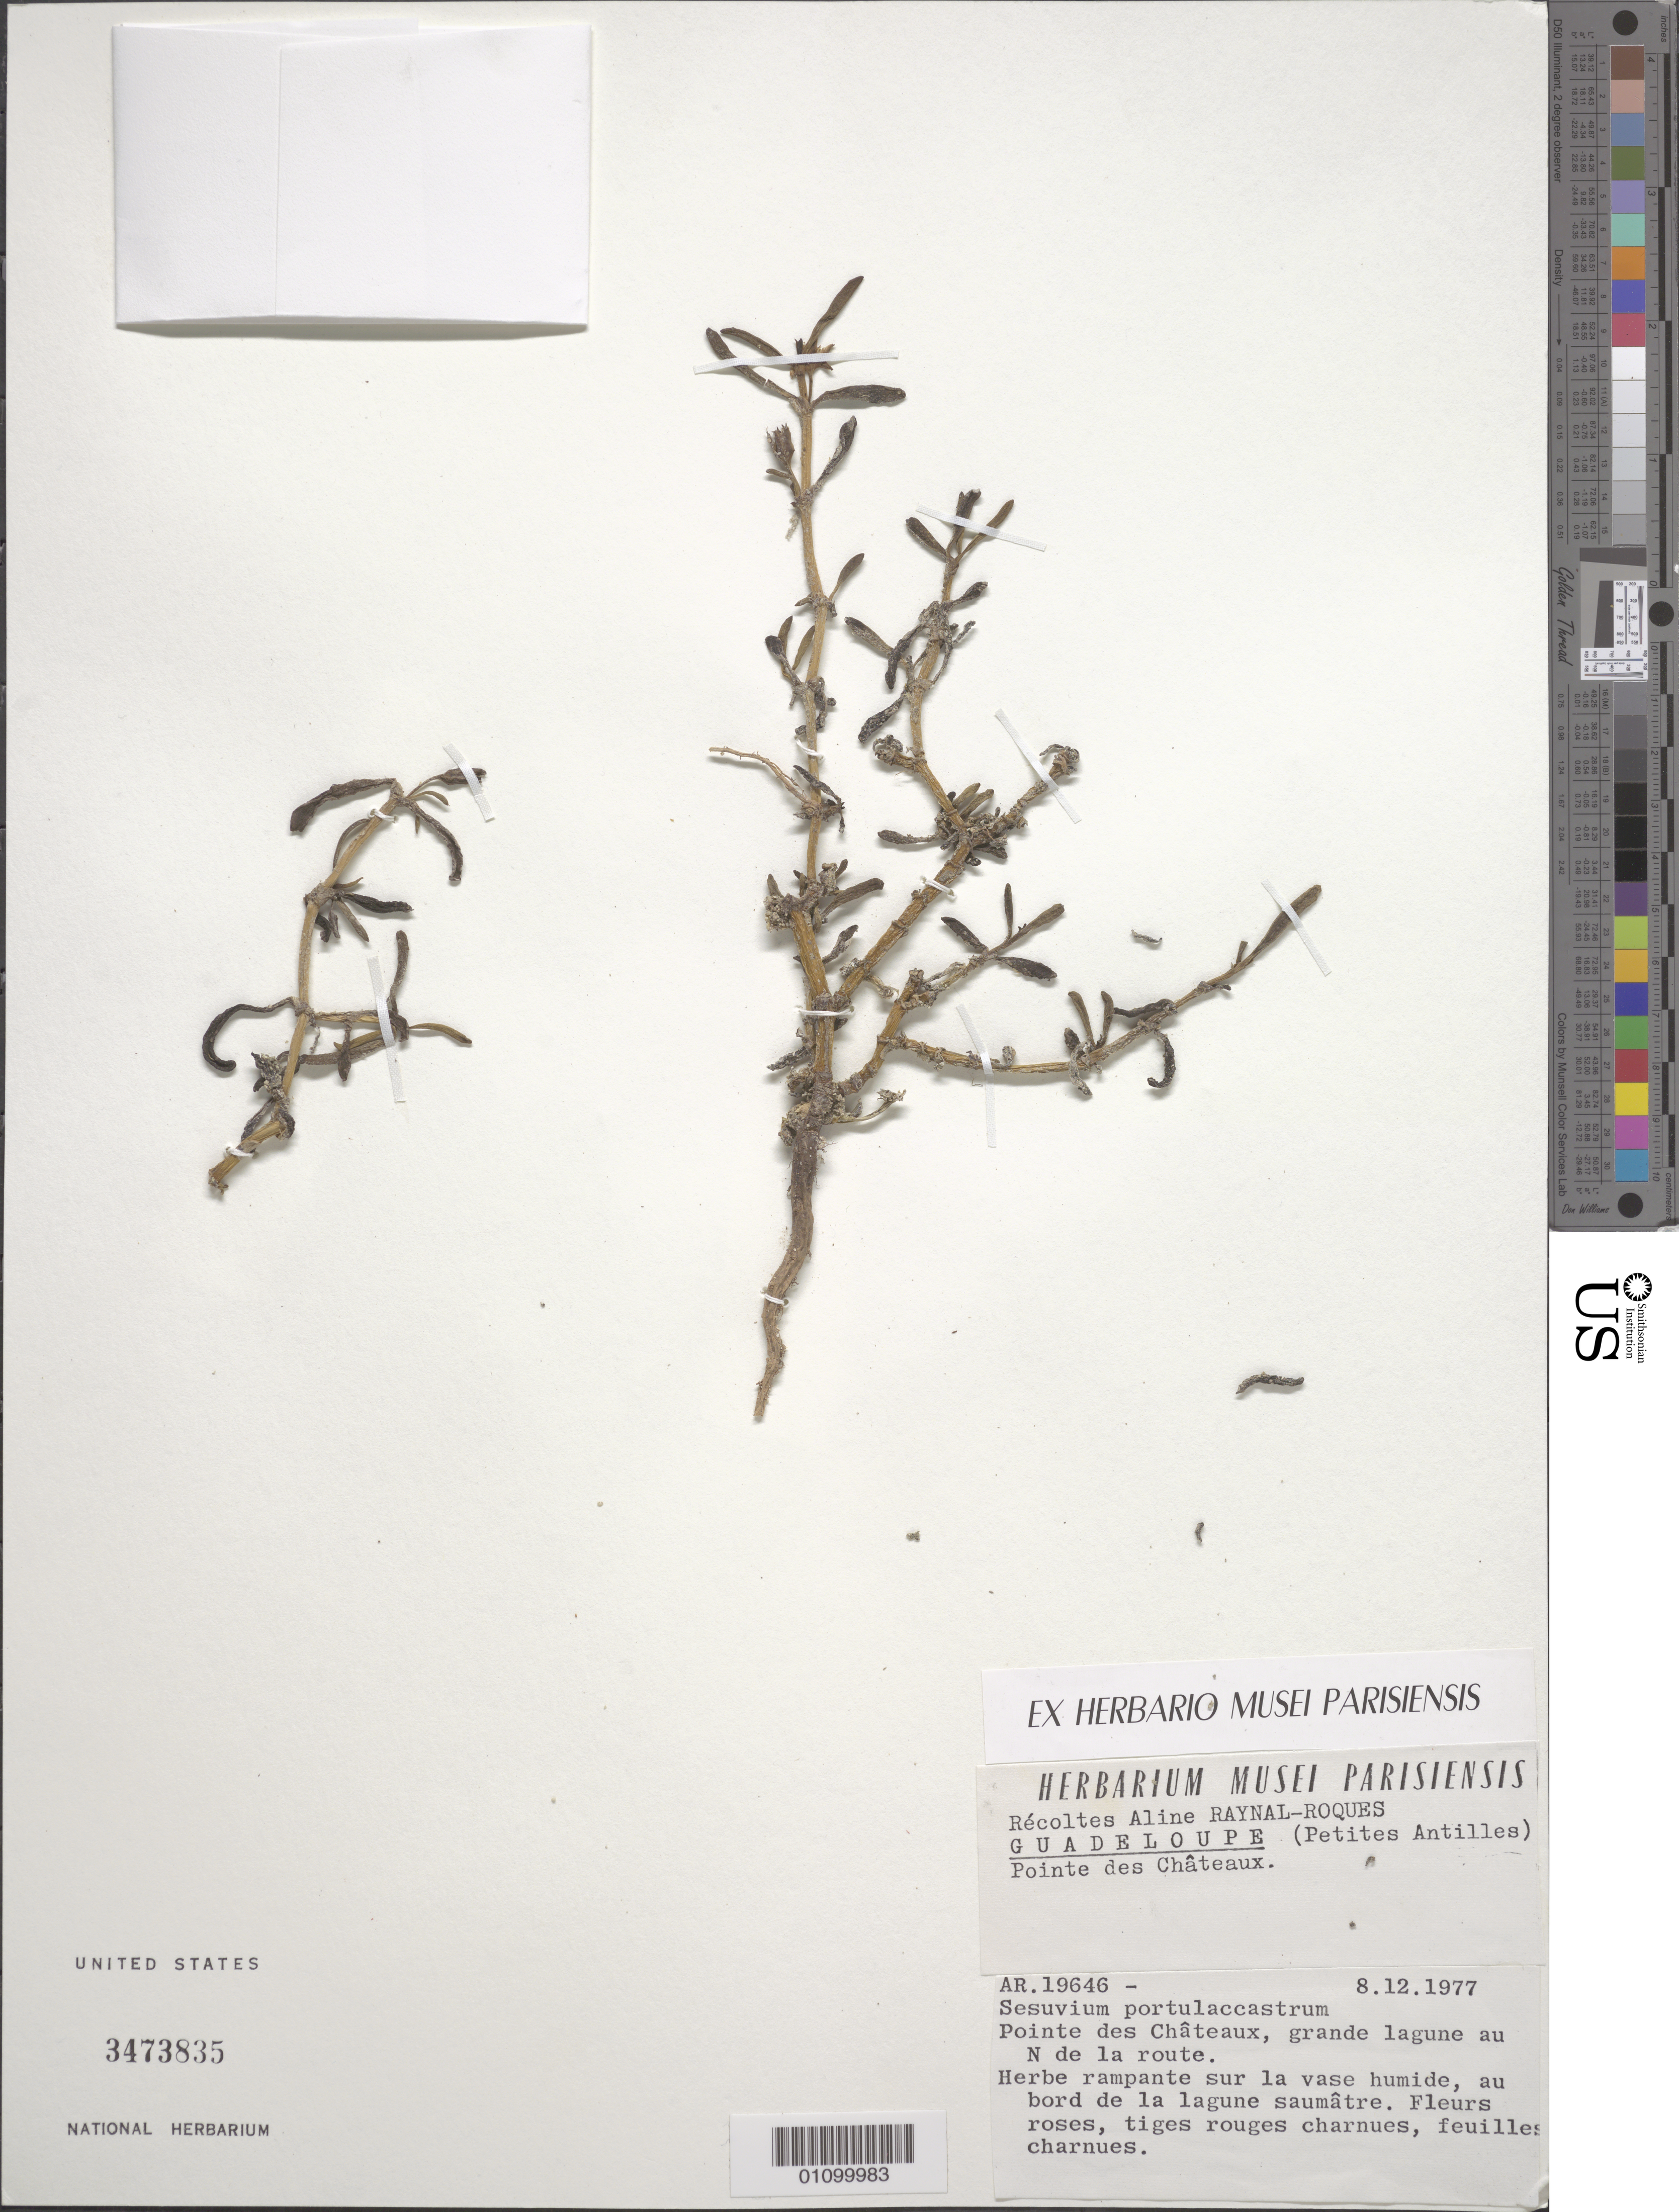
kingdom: Plantae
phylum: Tracheophyta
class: Magnoliopsida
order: Caryophyllales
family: Aizoaceae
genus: Sesuvium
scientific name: Sesuvium portulacastrum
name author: (L.) L.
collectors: A. M. Raynal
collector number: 19646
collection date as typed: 08 Dec 1977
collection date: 1977-12-08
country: Curaçao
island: Curaçao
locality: pointe des chateaux, grande lagune au N de la route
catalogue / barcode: US 3473835